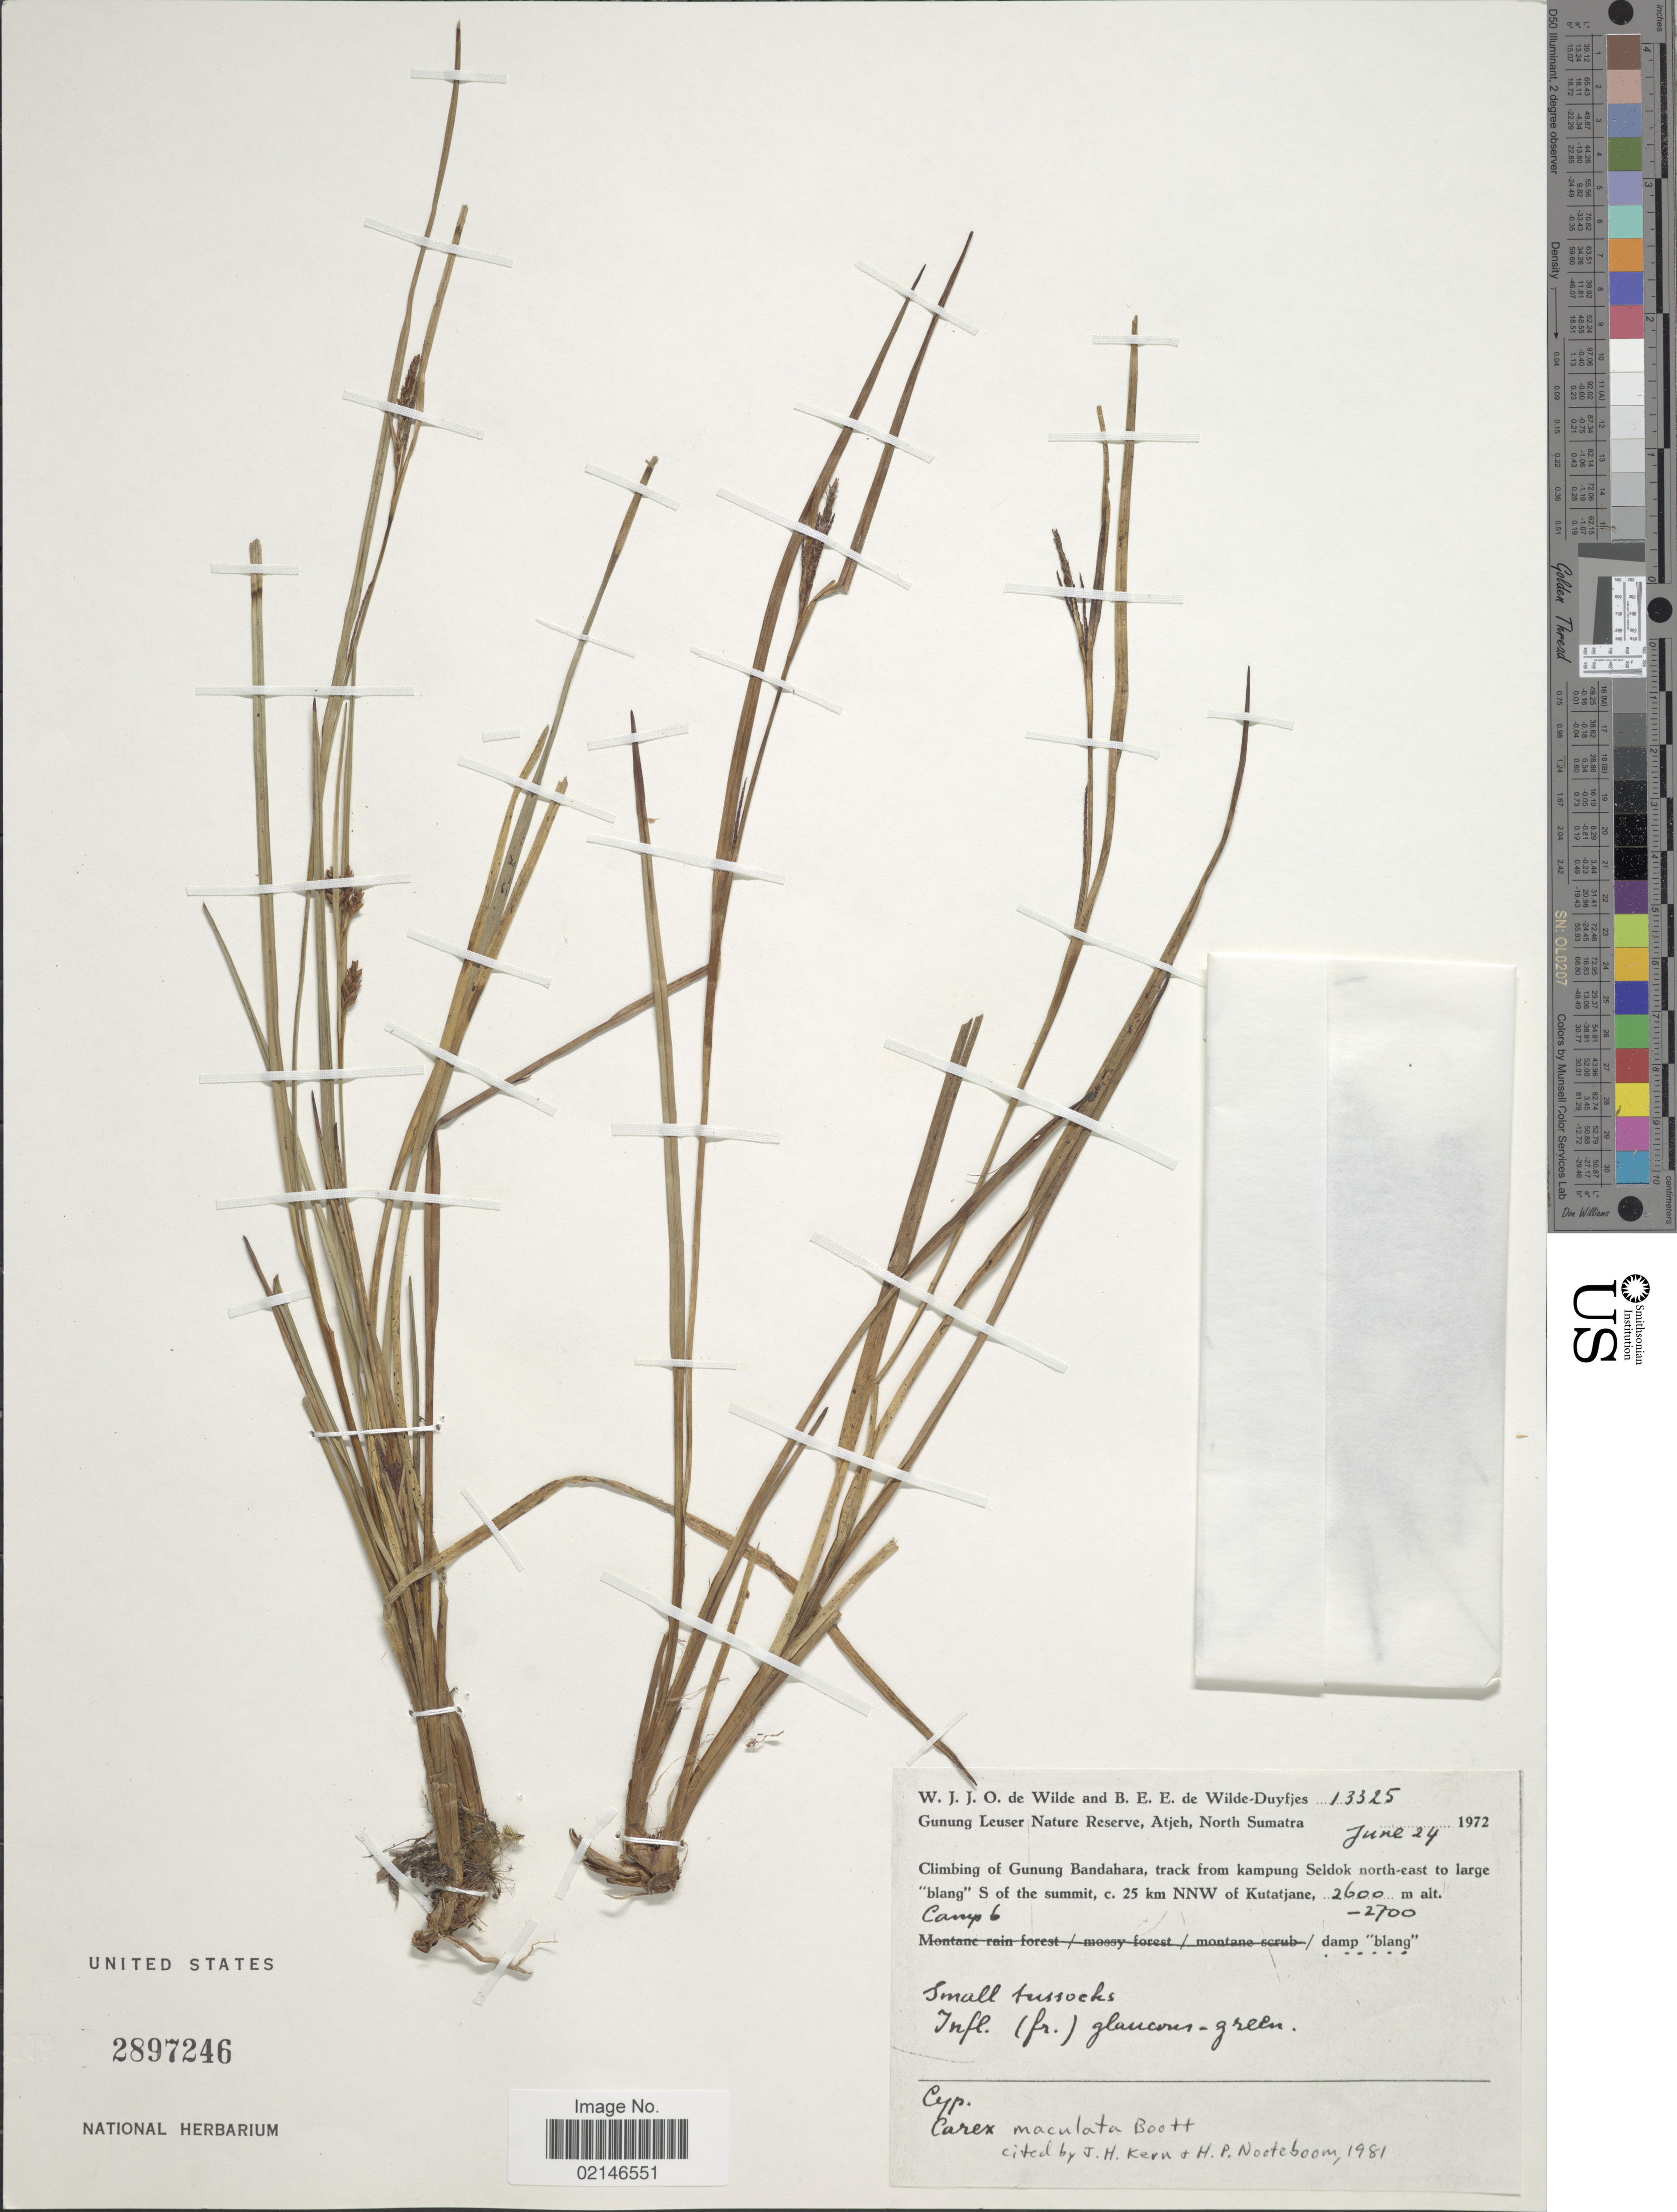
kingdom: Plantae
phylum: Tracheophyta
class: Liliopsida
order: Poales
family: Cyperaceae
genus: Carex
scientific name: Carex maculata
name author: Boott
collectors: W. J. de Wilde & B. E. de Wilde-Duyfjes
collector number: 13325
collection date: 1972-06-24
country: Indonesia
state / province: Sumatra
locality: Gunung Leuser Nature Reserve, Atjeh, North Sumatra, Climbing of Gunung Bandahara, track from kampung Seldok north-east to large "blang" S of the summit, c. 25 km NNW of Kutatjane, Camp 6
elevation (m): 2600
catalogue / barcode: US 2897246